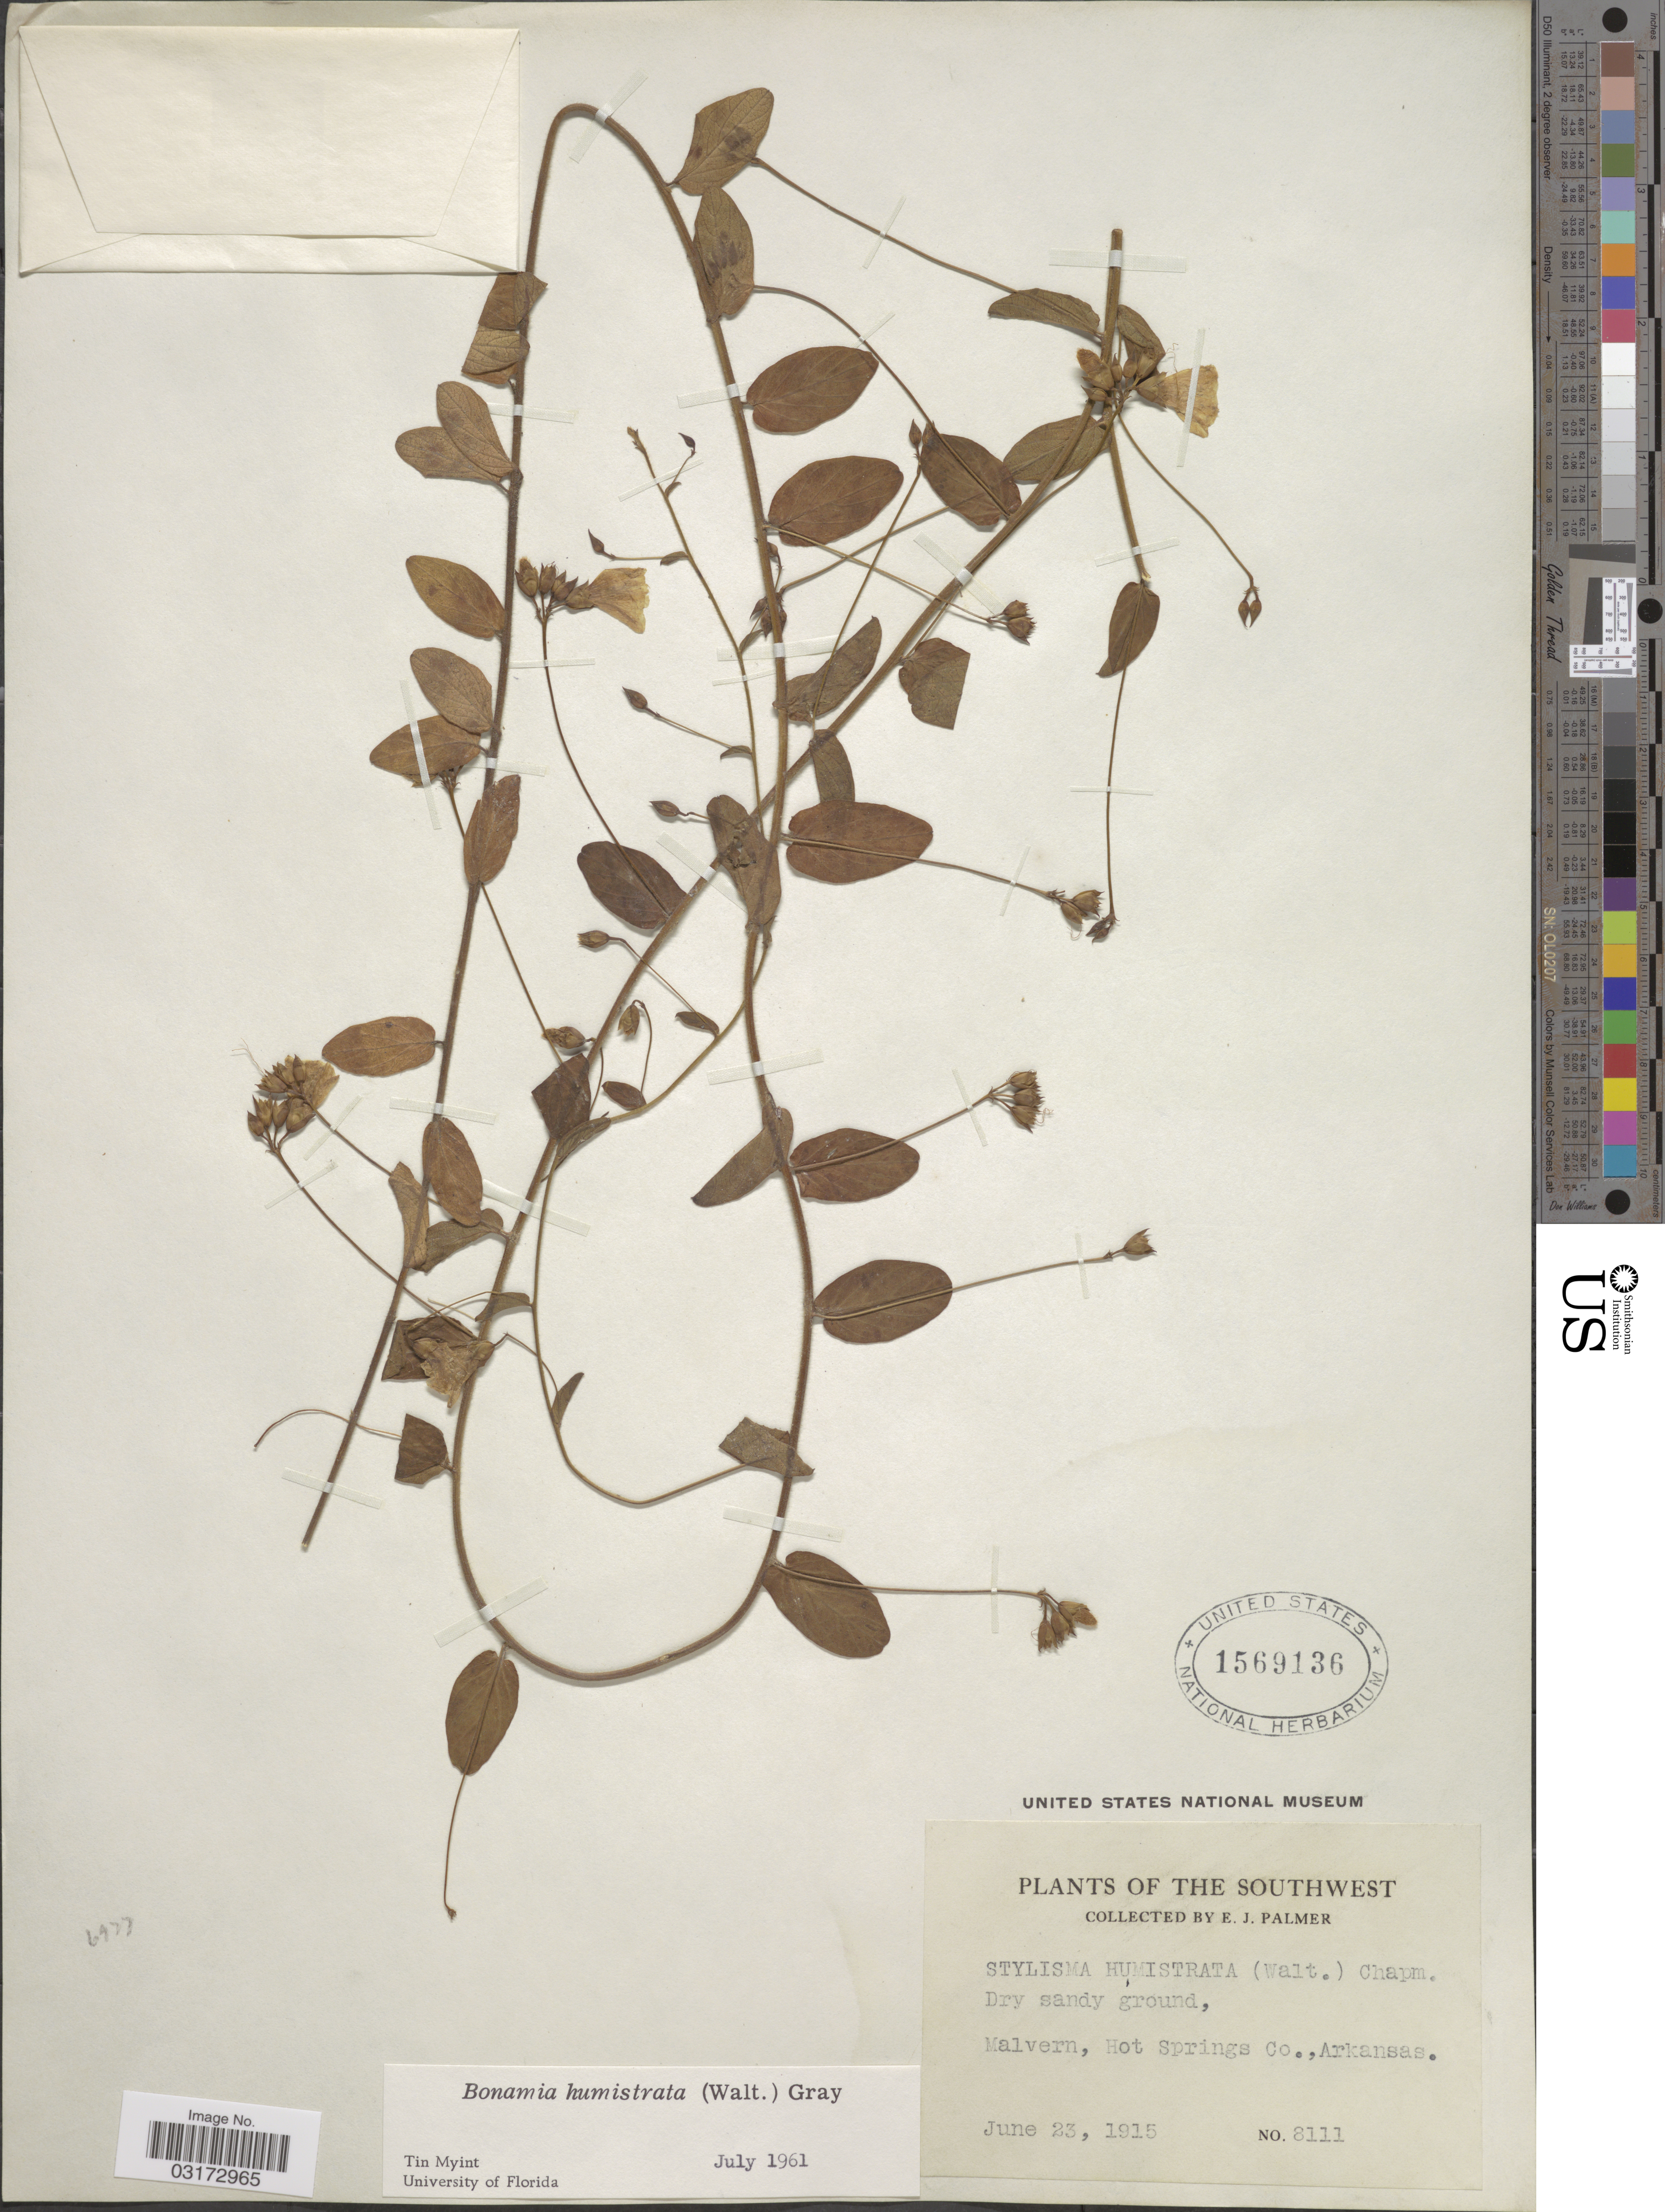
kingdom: Plantae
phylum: Tracheophyta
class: Magnoliopsida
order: Solanales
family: Convolvulaceae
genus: Stylisma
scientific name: Stylisma humistrata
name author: (Walter) Chapm.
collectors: E. J. Palmer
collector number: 8111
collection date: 1915-06-23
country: United States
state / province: Arkansas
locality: The Southwest, Malvern, Hot Springs Co.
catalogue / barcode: US 1569136